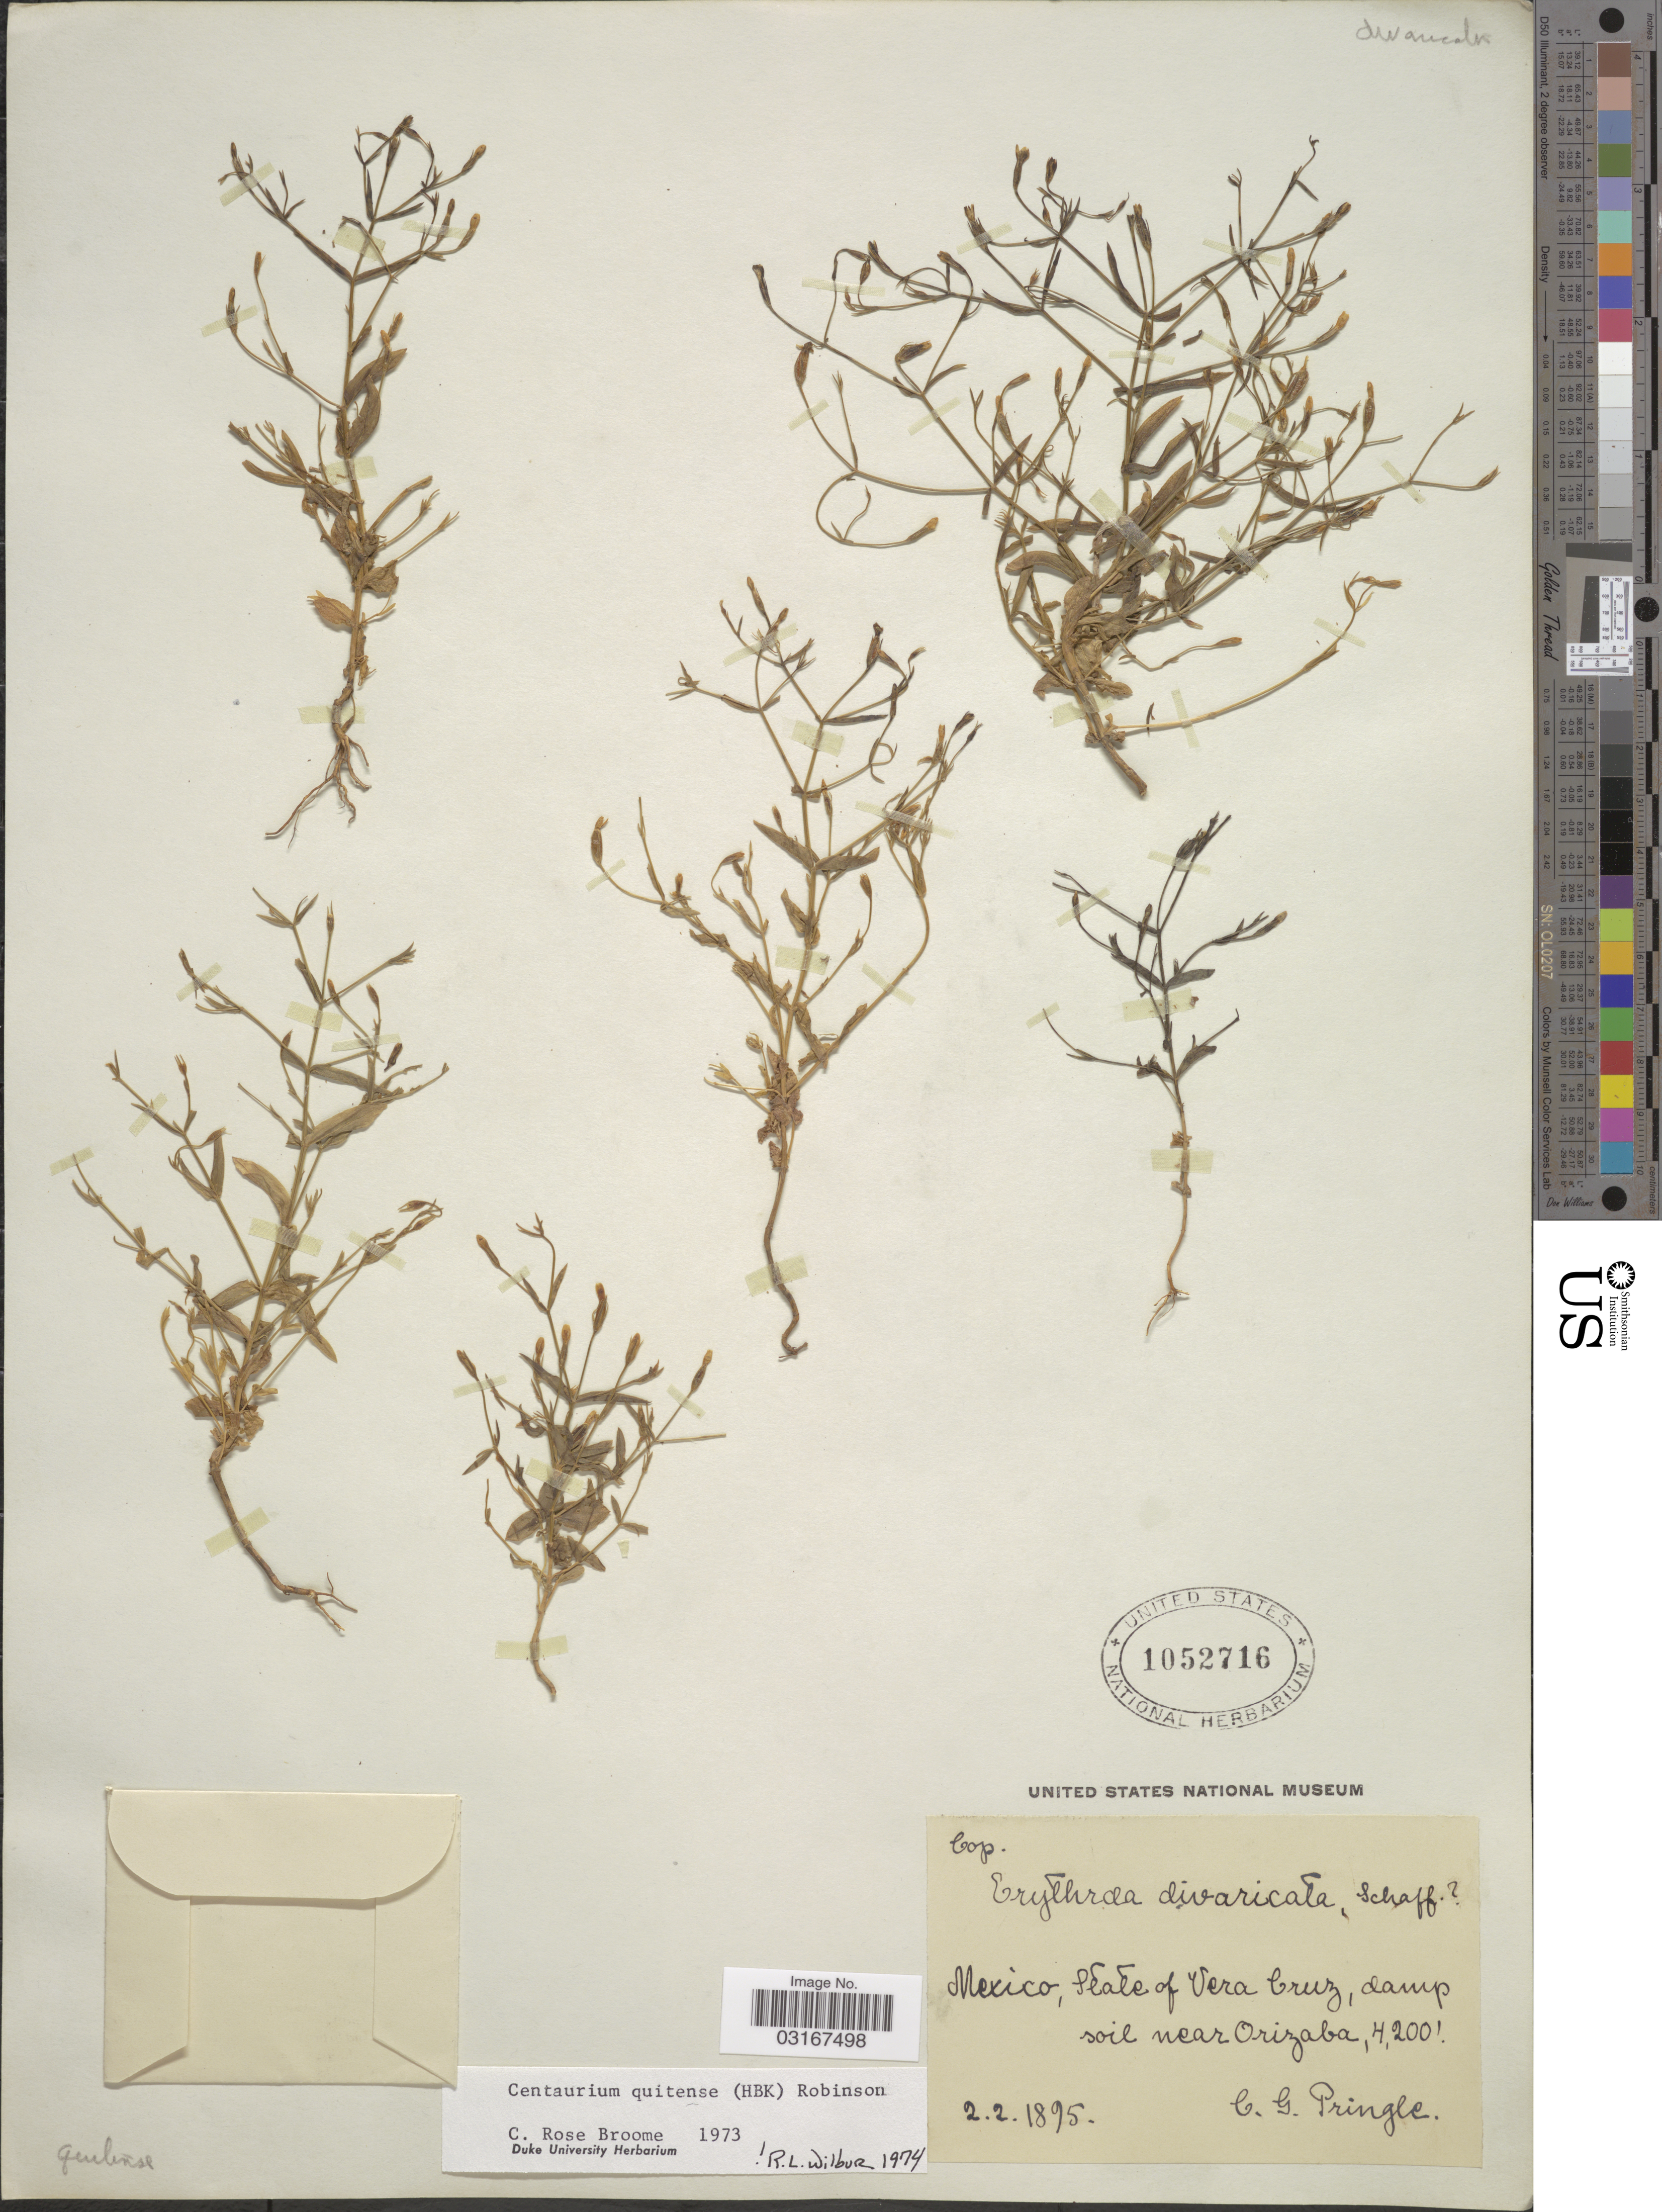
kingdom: Plantae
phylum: Tracheophyta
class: Magnoliopsida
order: Gentianales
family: Gentianaceae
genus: Centaurium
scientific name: Centaurium quitense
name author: (Kunth) B.L. Rob.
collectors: C. G. Pringle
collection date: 1895-02-02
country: Mexico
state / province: Veracruz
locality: State of Vera Cruz, damp soil near Orizaba.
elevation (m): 1280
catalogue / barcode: US 1052716